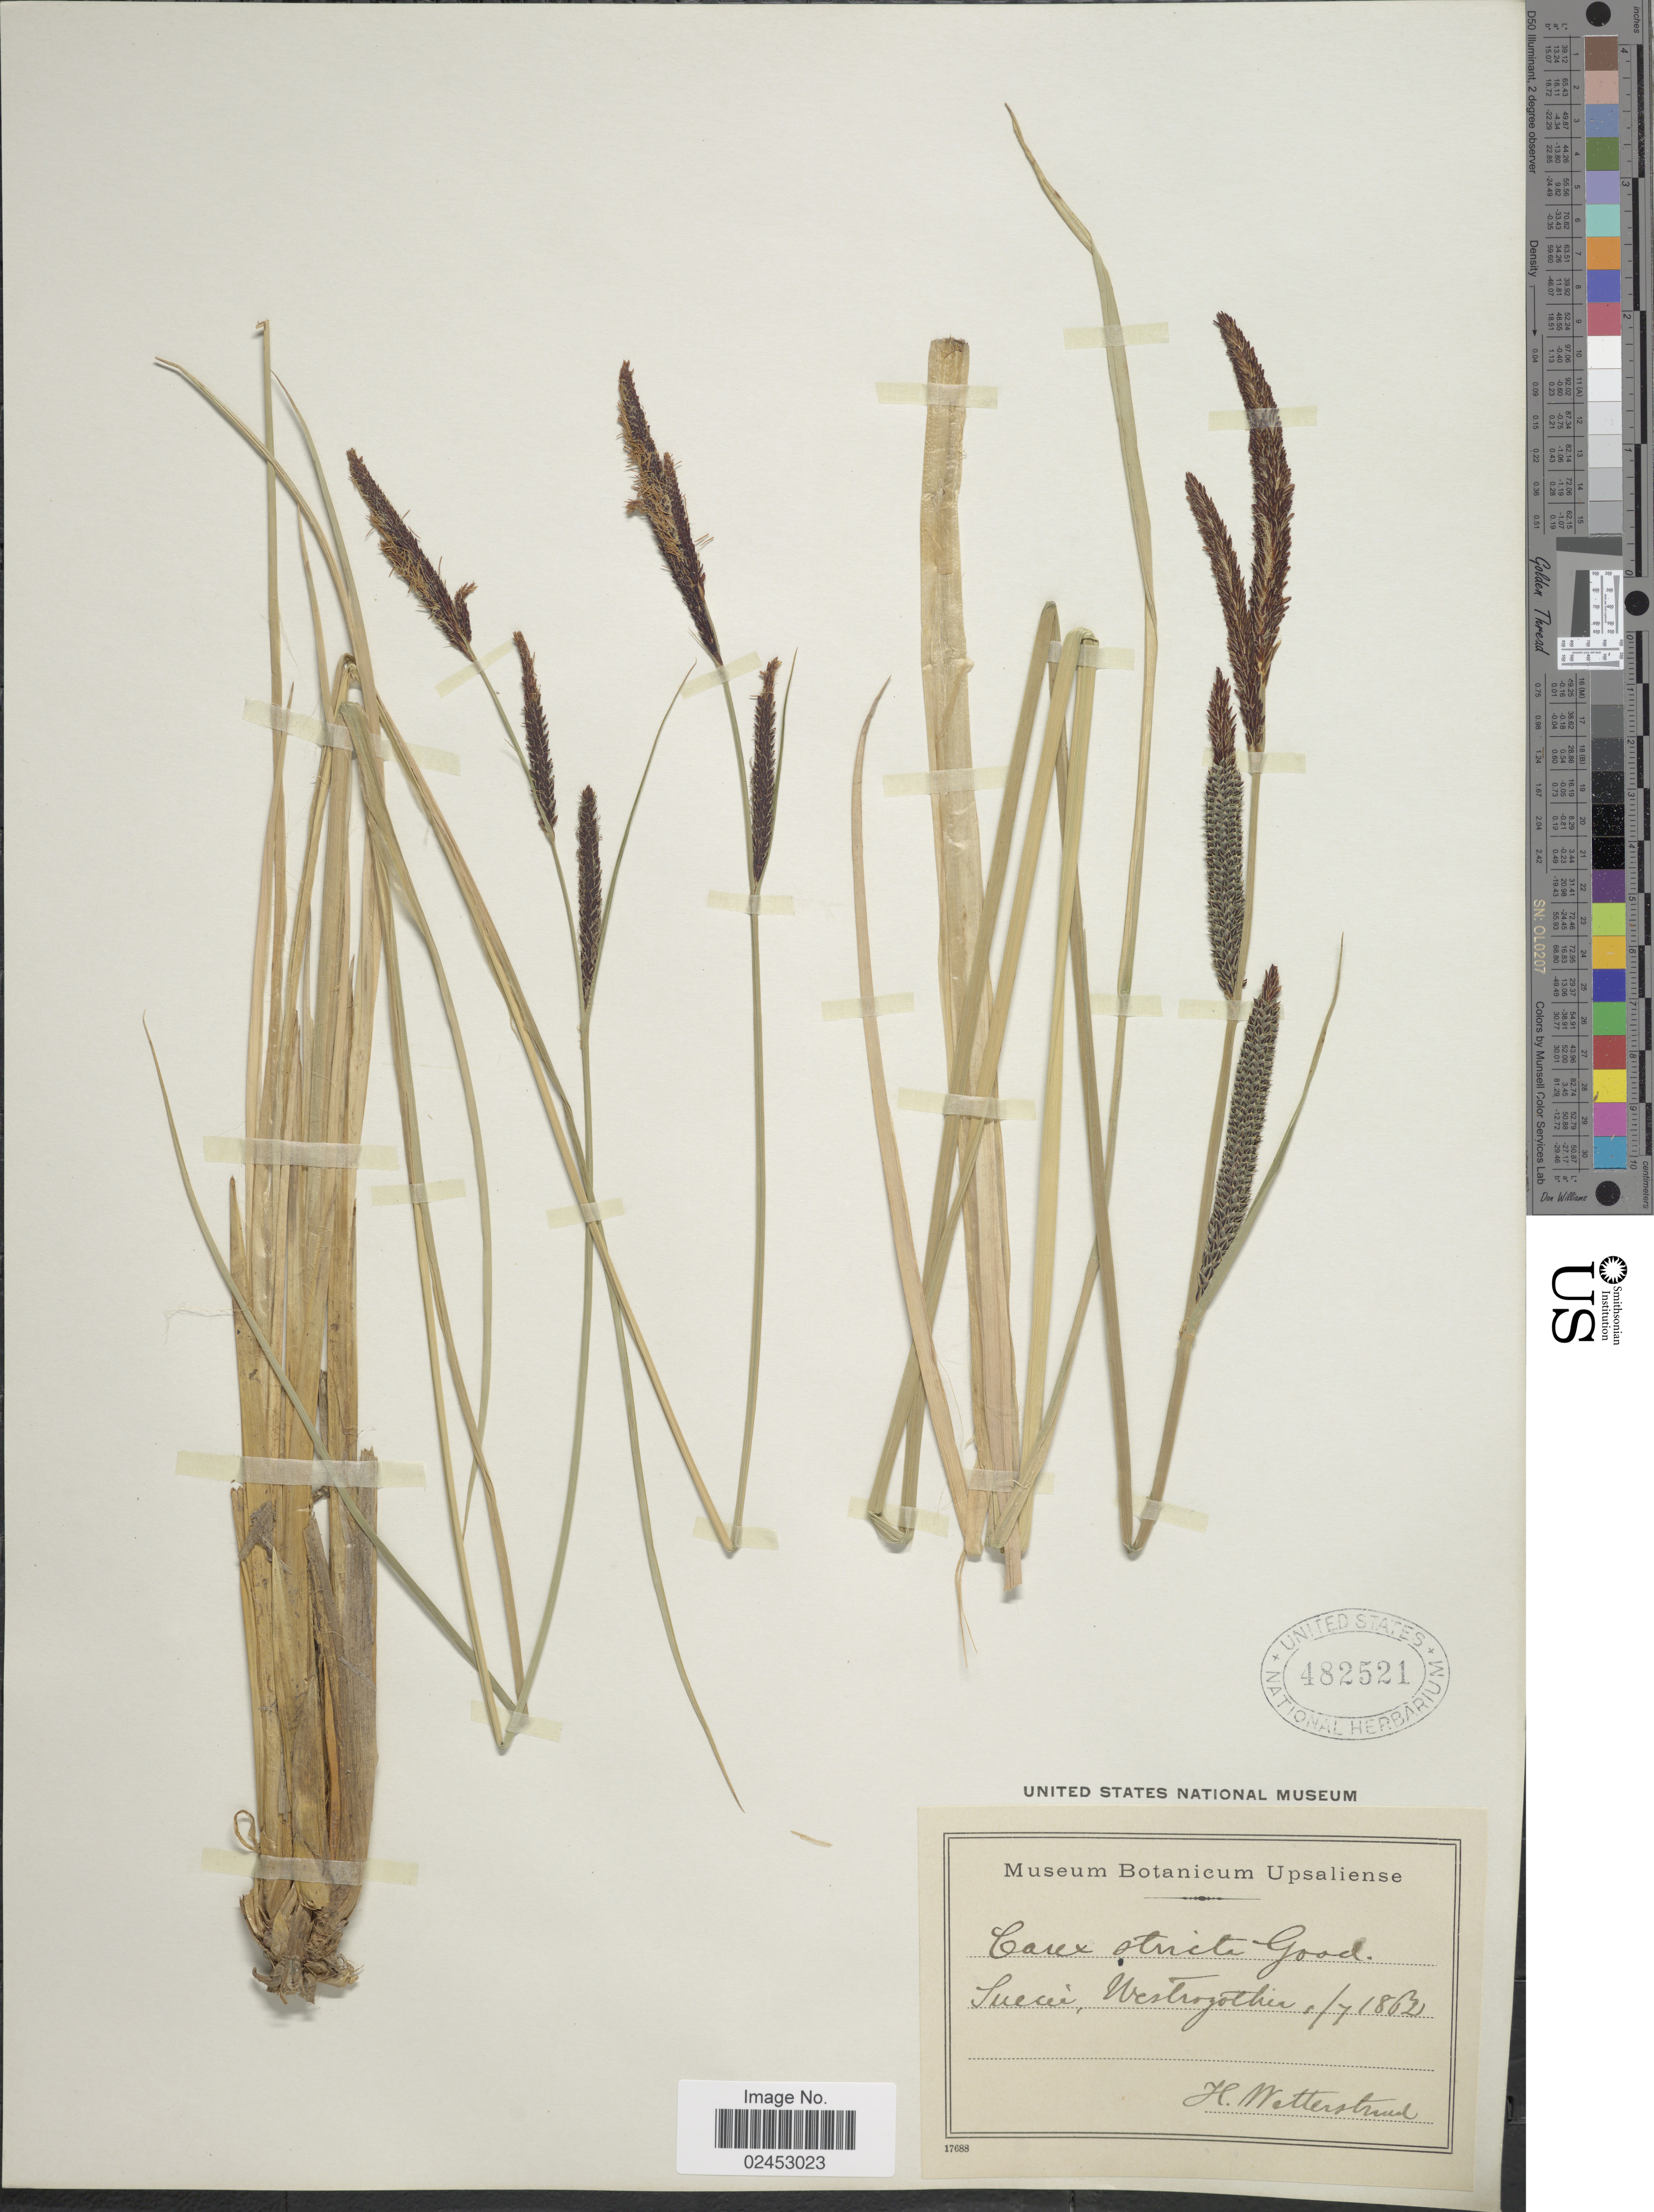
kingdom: Plantae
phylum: Tracheophyta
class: Liliopsida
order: Poales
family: Cyperaceae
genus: Carex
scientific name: Carex stricta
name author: Lam.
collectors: H. Wetterstrand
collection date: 1862-07-01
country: Sweden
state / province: Västra Götaland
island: Gotland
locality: Suecia, Westrogothia.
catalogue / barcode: US 482521